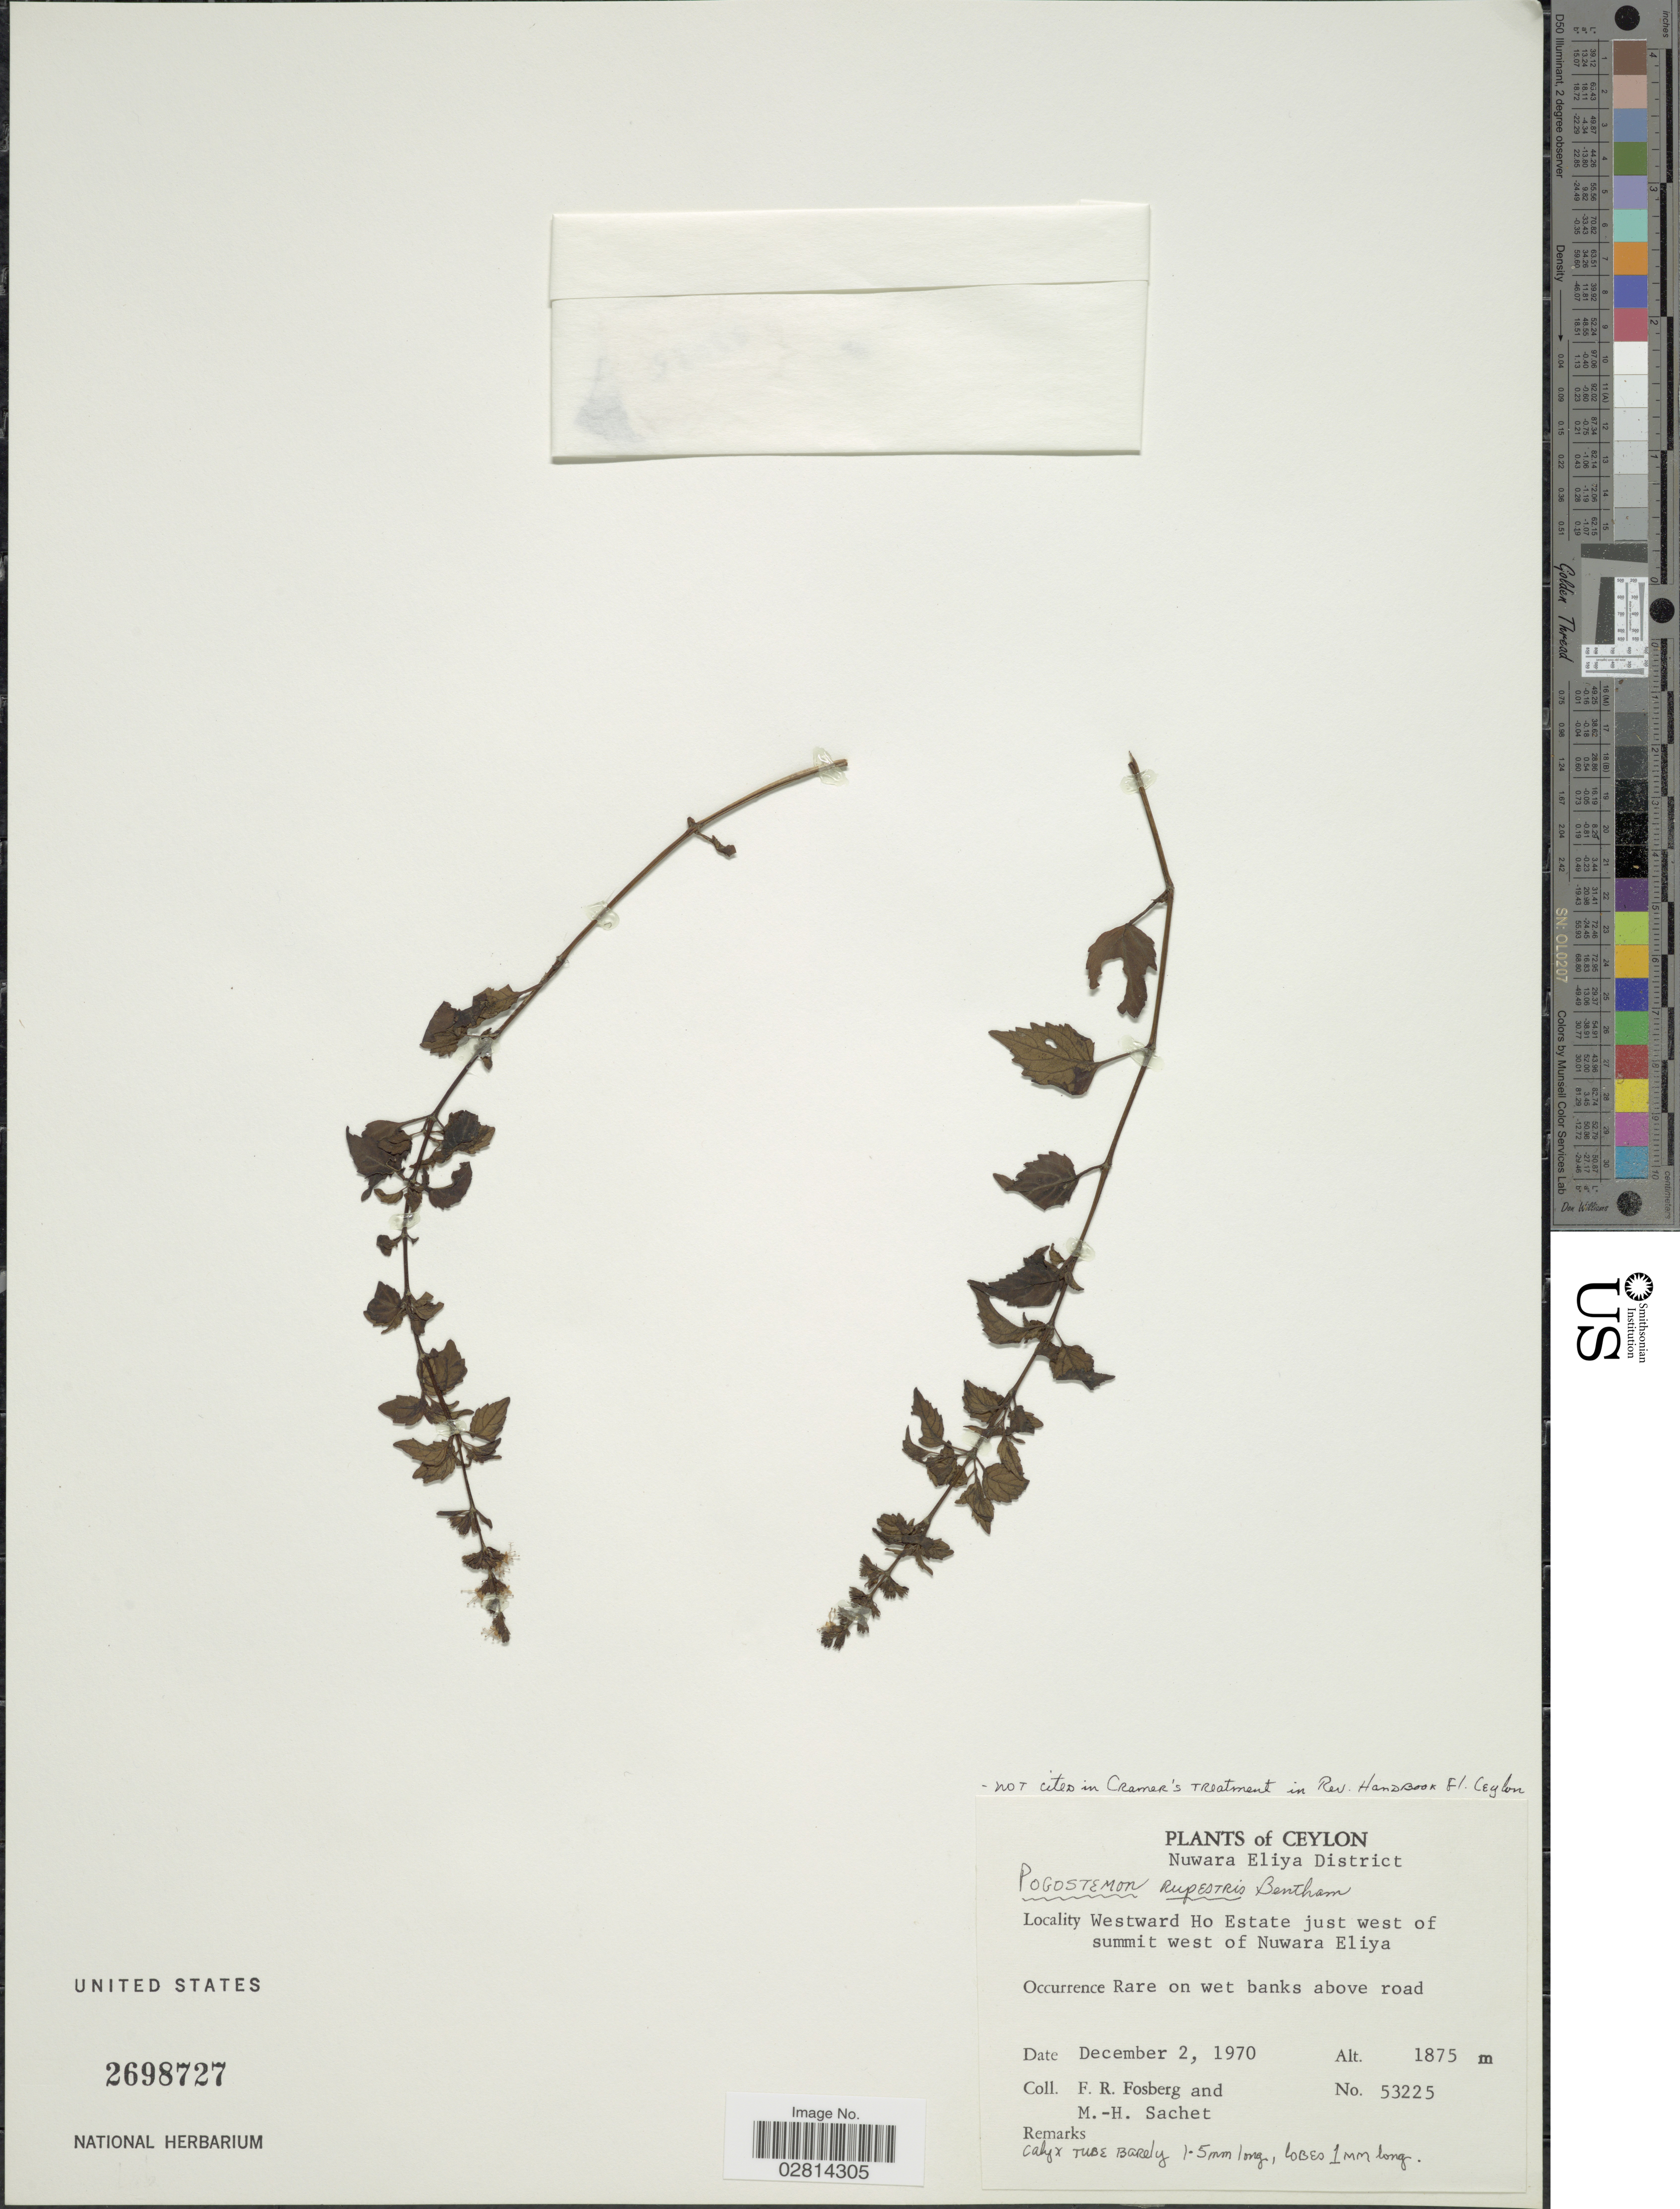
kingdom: Plantae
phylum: Tracheophyta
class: Magnoliopsida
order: Lamiales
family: Lamiaceae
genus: Pogostemon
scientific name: Pogostemon rupestris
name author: Benth.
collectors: F. R. Fosberg & M.-H. Sachet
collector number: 53225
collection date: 1970-12-02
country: Sri Lanka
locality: Ceylon. Nuwara Eliya District. Westward Ho Estate just west of summit west of Nuwara Eliya.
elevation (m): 1875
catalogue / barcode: US 2698727